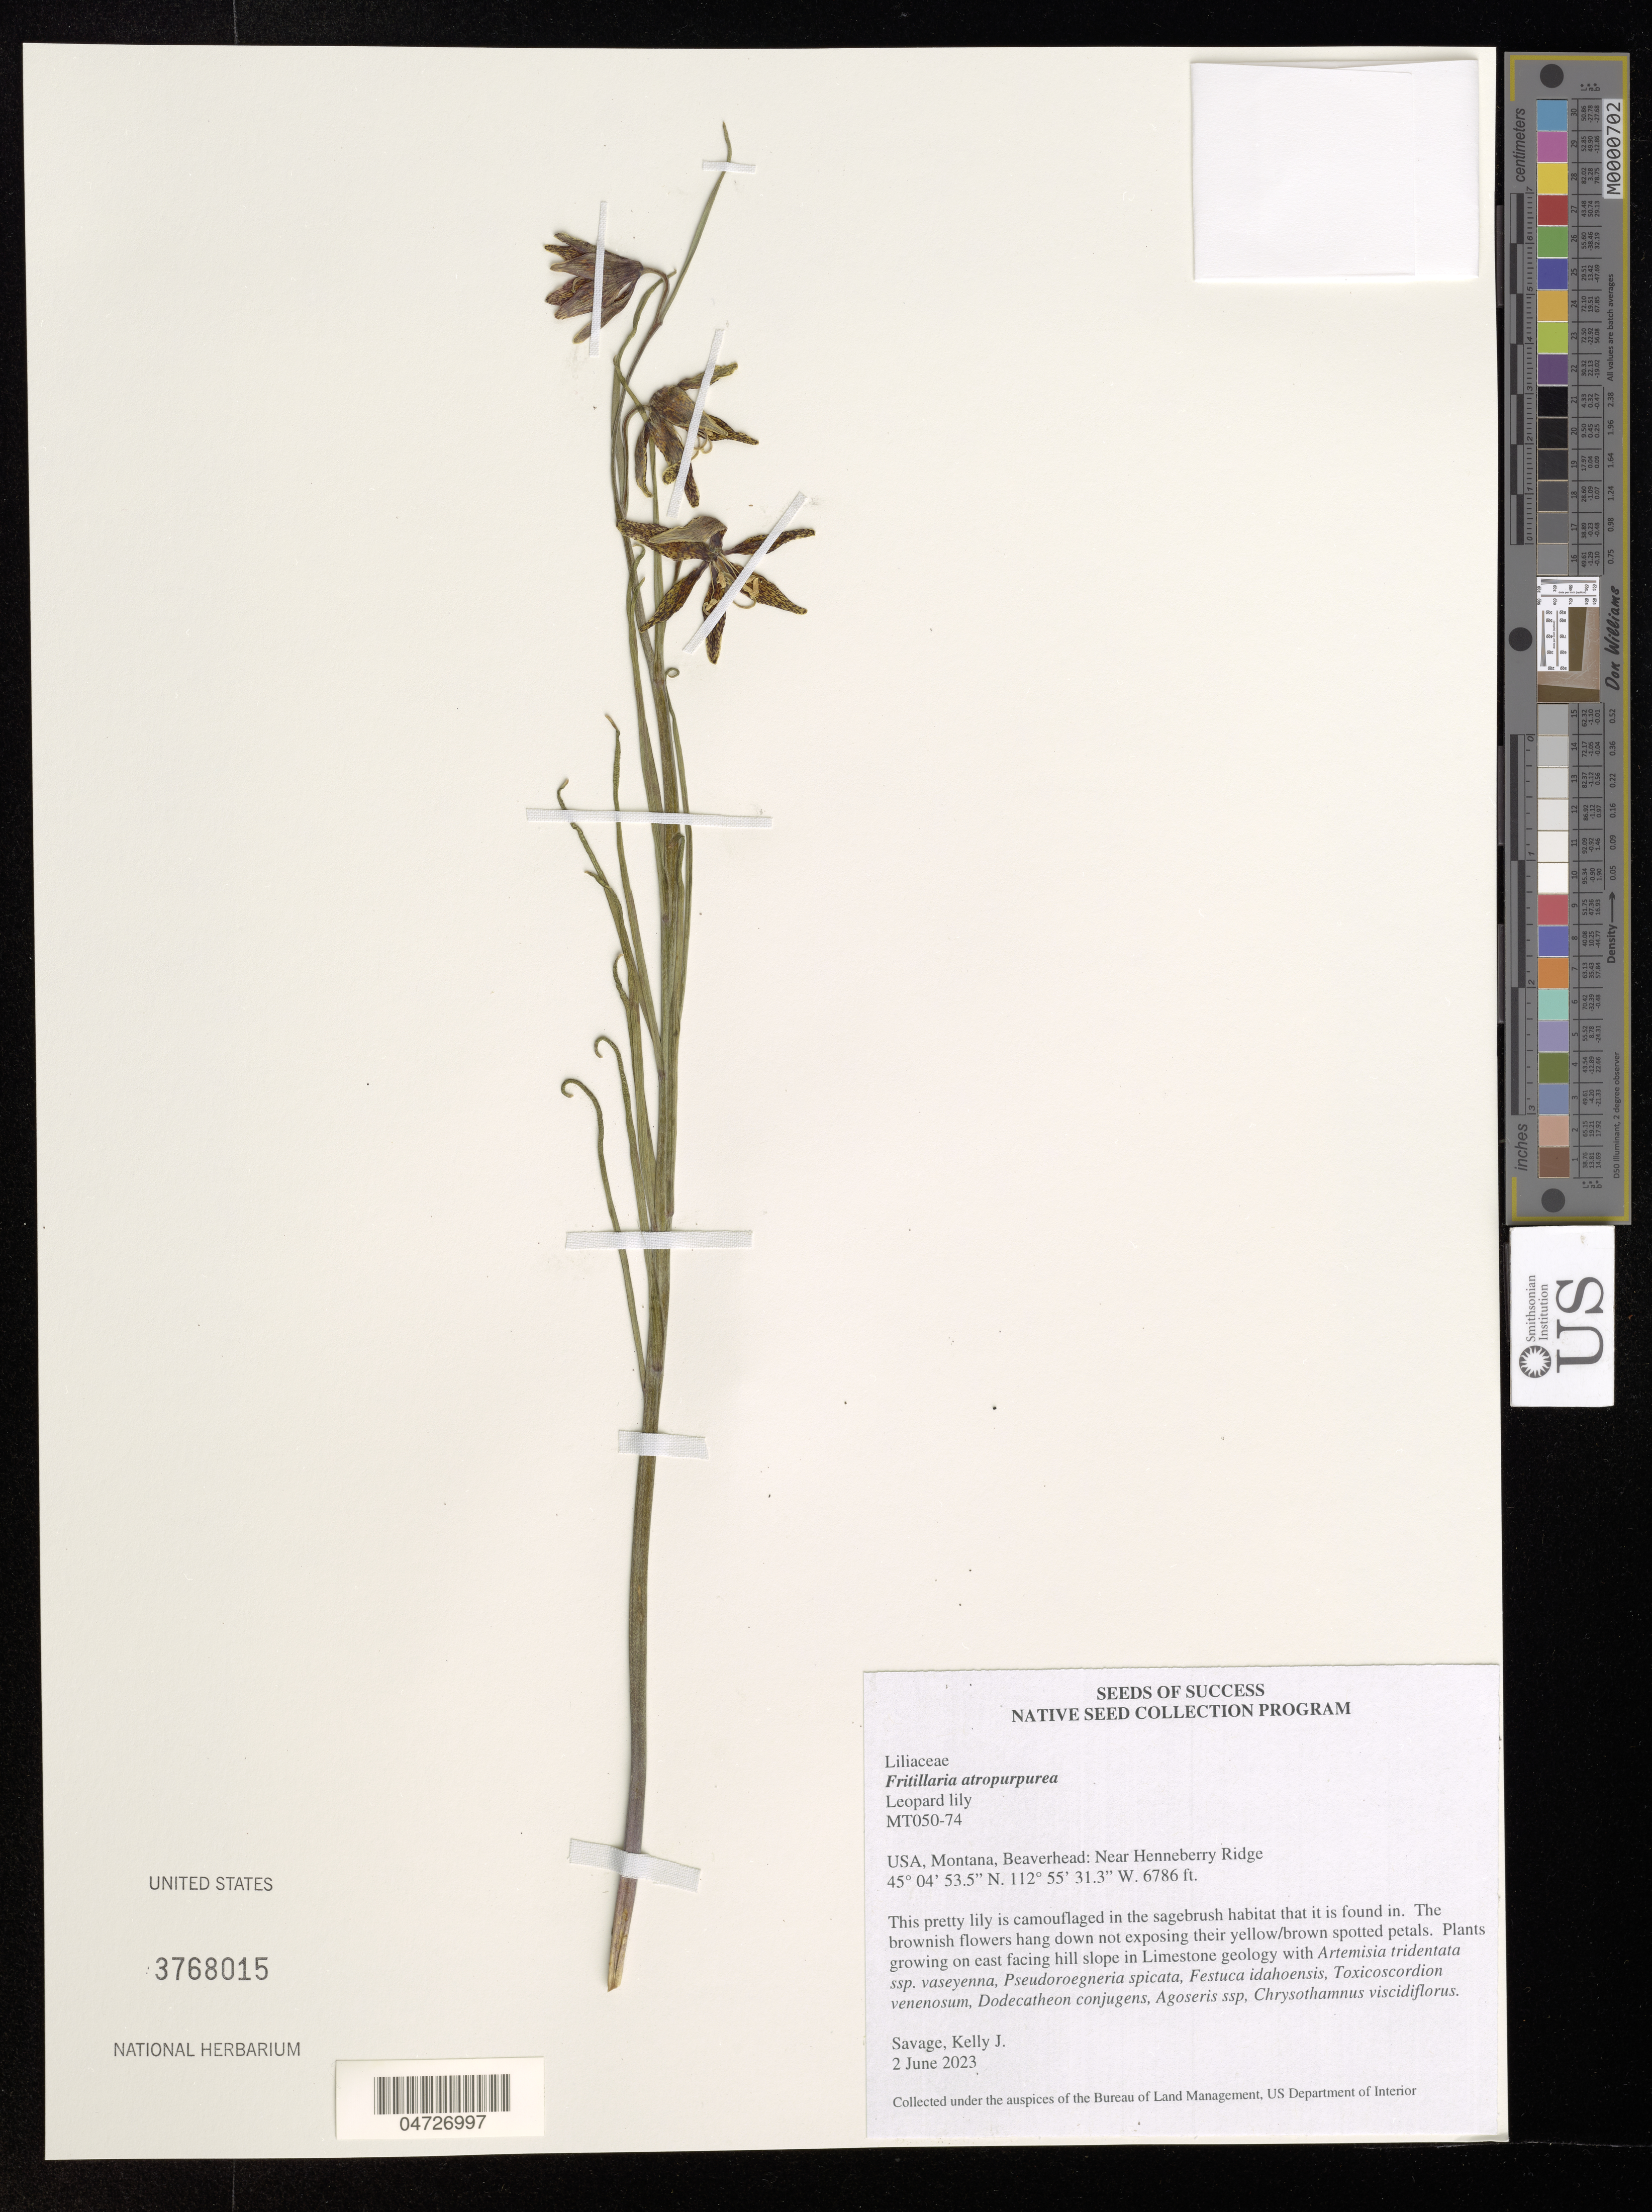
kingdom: Plantae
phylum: Tracheophyta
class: Liliopsida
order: Liliales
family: Liliaceae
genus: Fritillaria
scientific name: Fritillaria atropurpurea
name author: Nutt.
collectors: K. Savage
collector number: MT050-74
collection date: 2023-06-02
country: United States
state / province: Montana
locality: Beaverhead: Near Henneberry Ridge.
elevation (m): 2068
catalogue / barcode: US 3768015